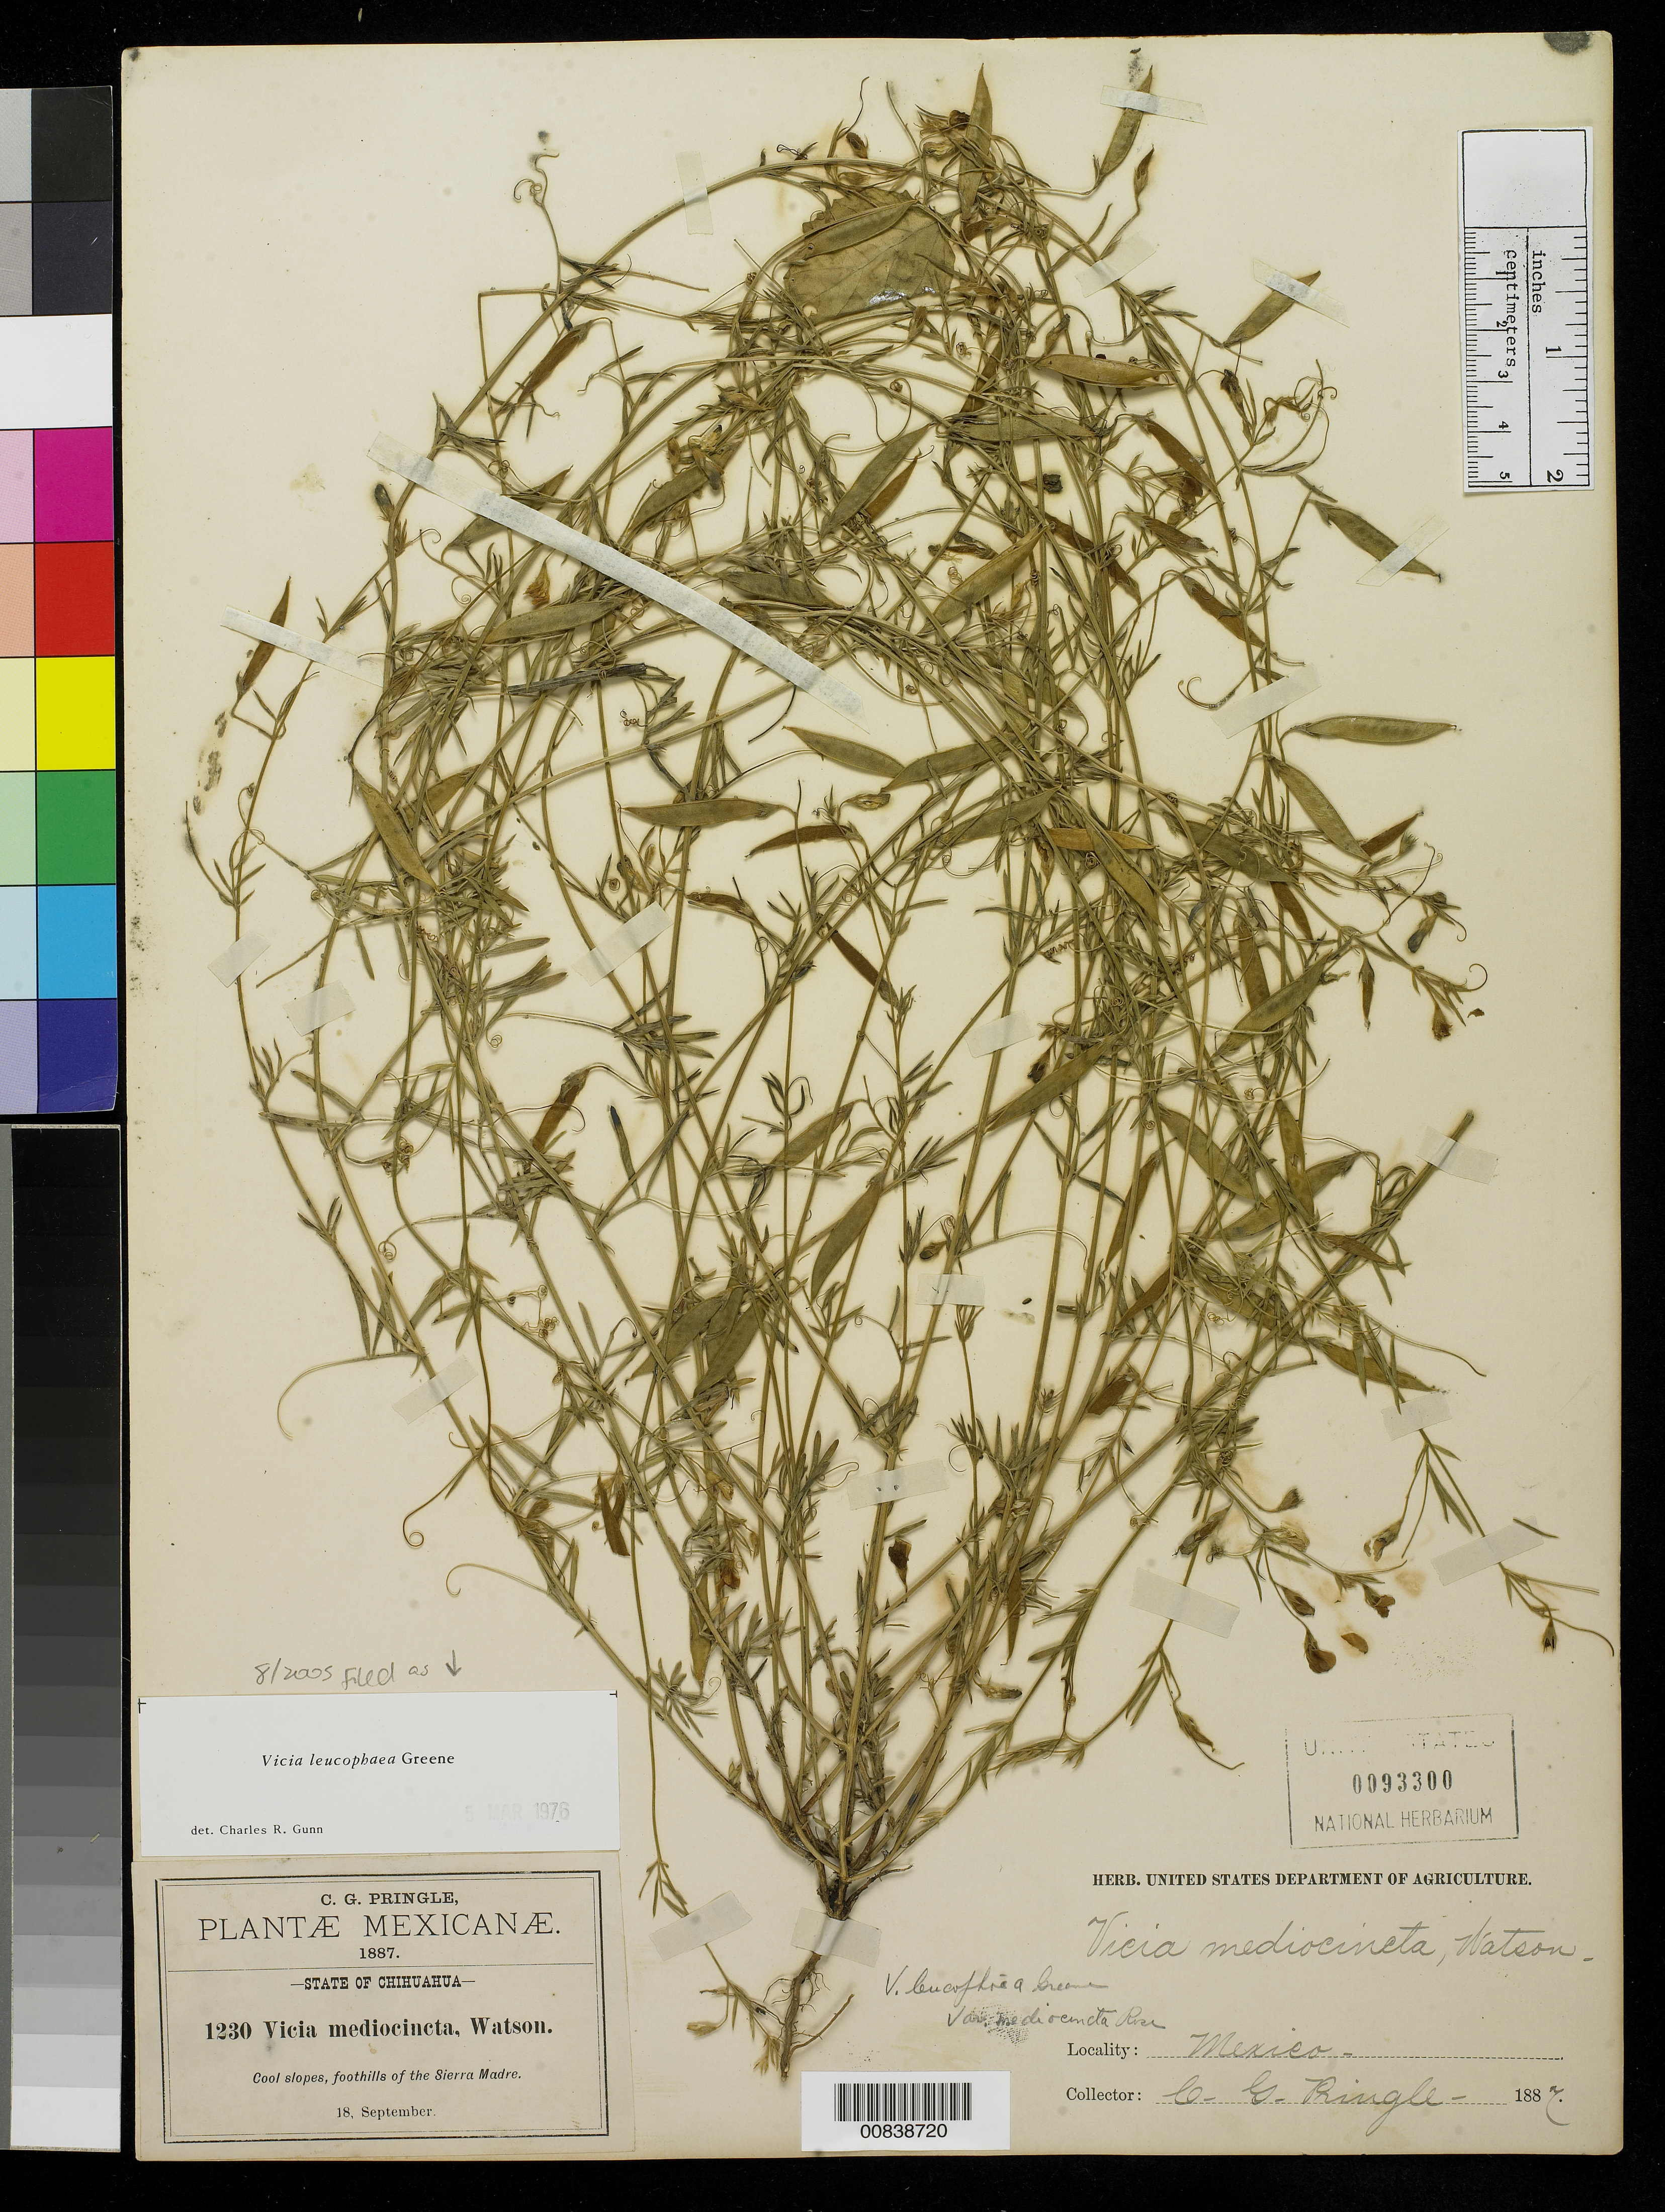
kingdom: Plantae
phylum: Tracheophyta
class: Magnoliopsida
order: Fabales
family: Fabaceae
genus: Vicia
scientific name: Vicia leucophaea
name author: Greene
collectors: C. G. Pringle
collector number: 1230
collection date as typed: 18 Sep 1887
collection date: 1887-09-18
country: Mexico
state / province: Chihuahua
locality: Foothills of the Sierra Madre, Chihuahua.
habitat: Cool slopes.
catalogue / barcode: US 93300